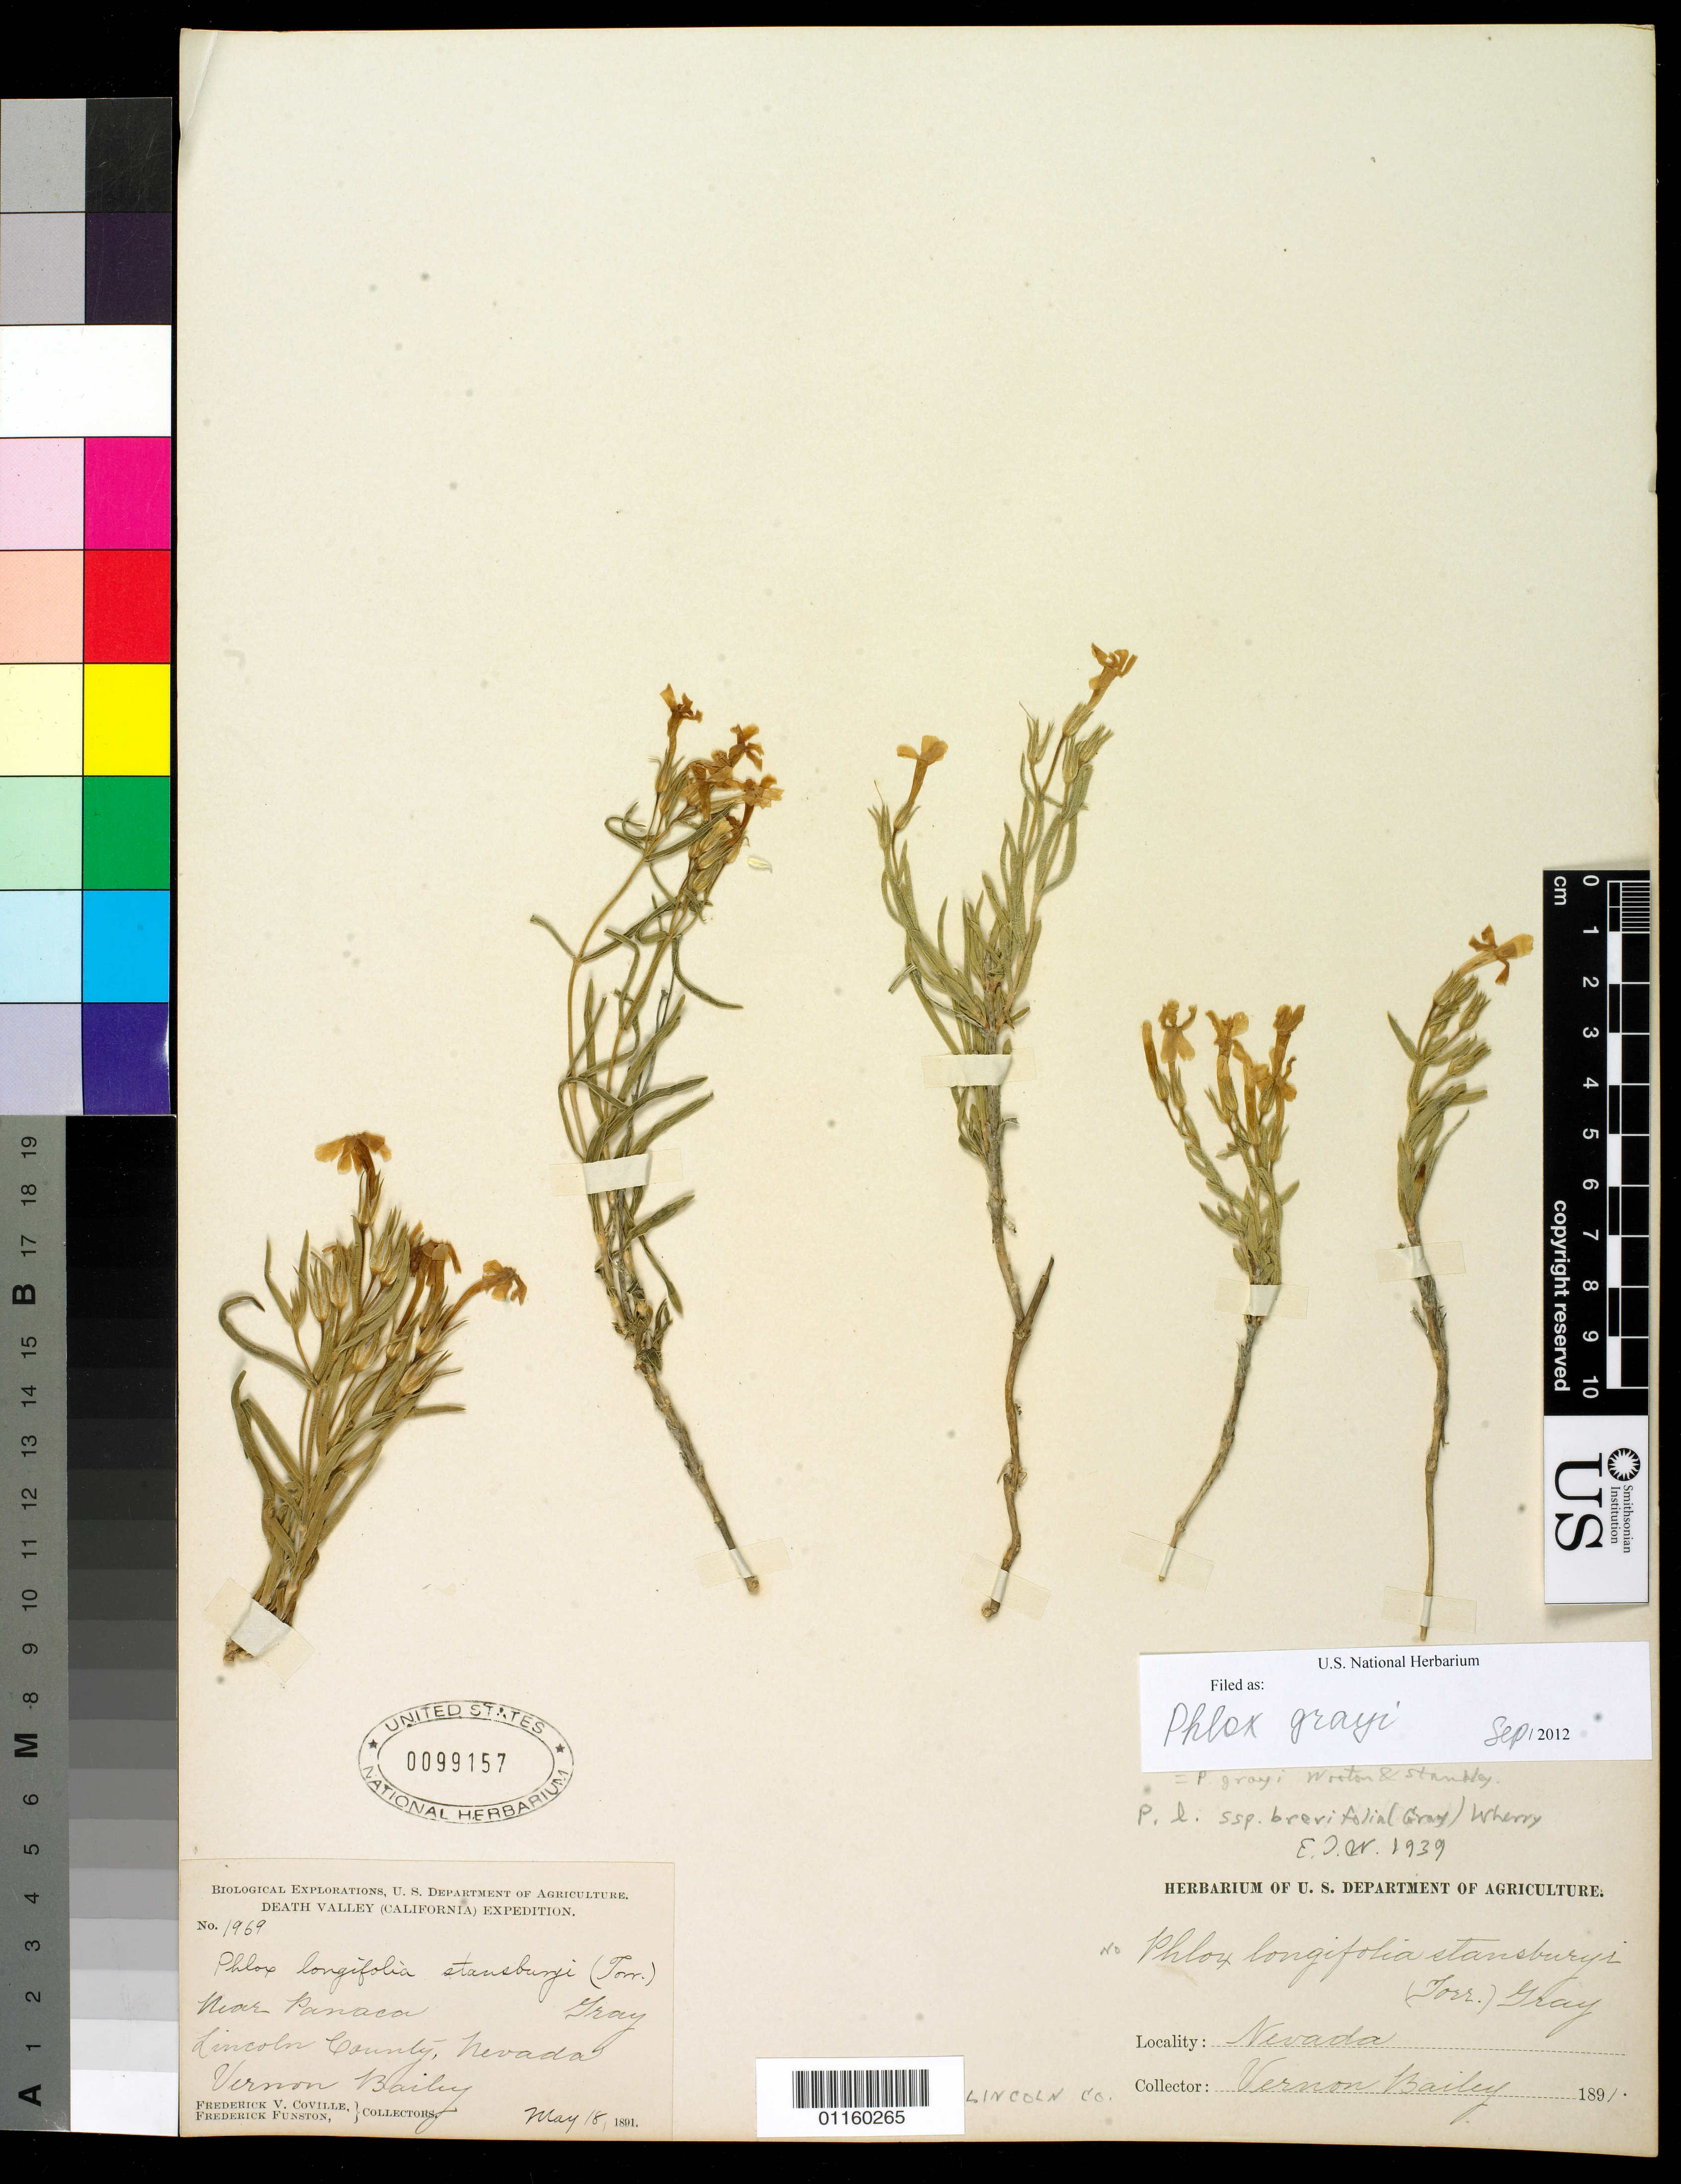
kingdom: Plantae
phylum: Tracheophyta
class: Magnoliopsida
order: Ericales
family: Polemoniaceae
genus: Phlox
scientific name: Phlox stansburyi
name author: (Torr.) A. Heller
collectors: F. V. Coville, F. Funston & V. O. Bailey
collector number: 1969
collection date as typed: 18 May 1891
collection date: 1891-05-18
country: United States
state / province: Nevada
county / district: Lincoln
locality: near Panaca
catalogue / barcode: US 99157